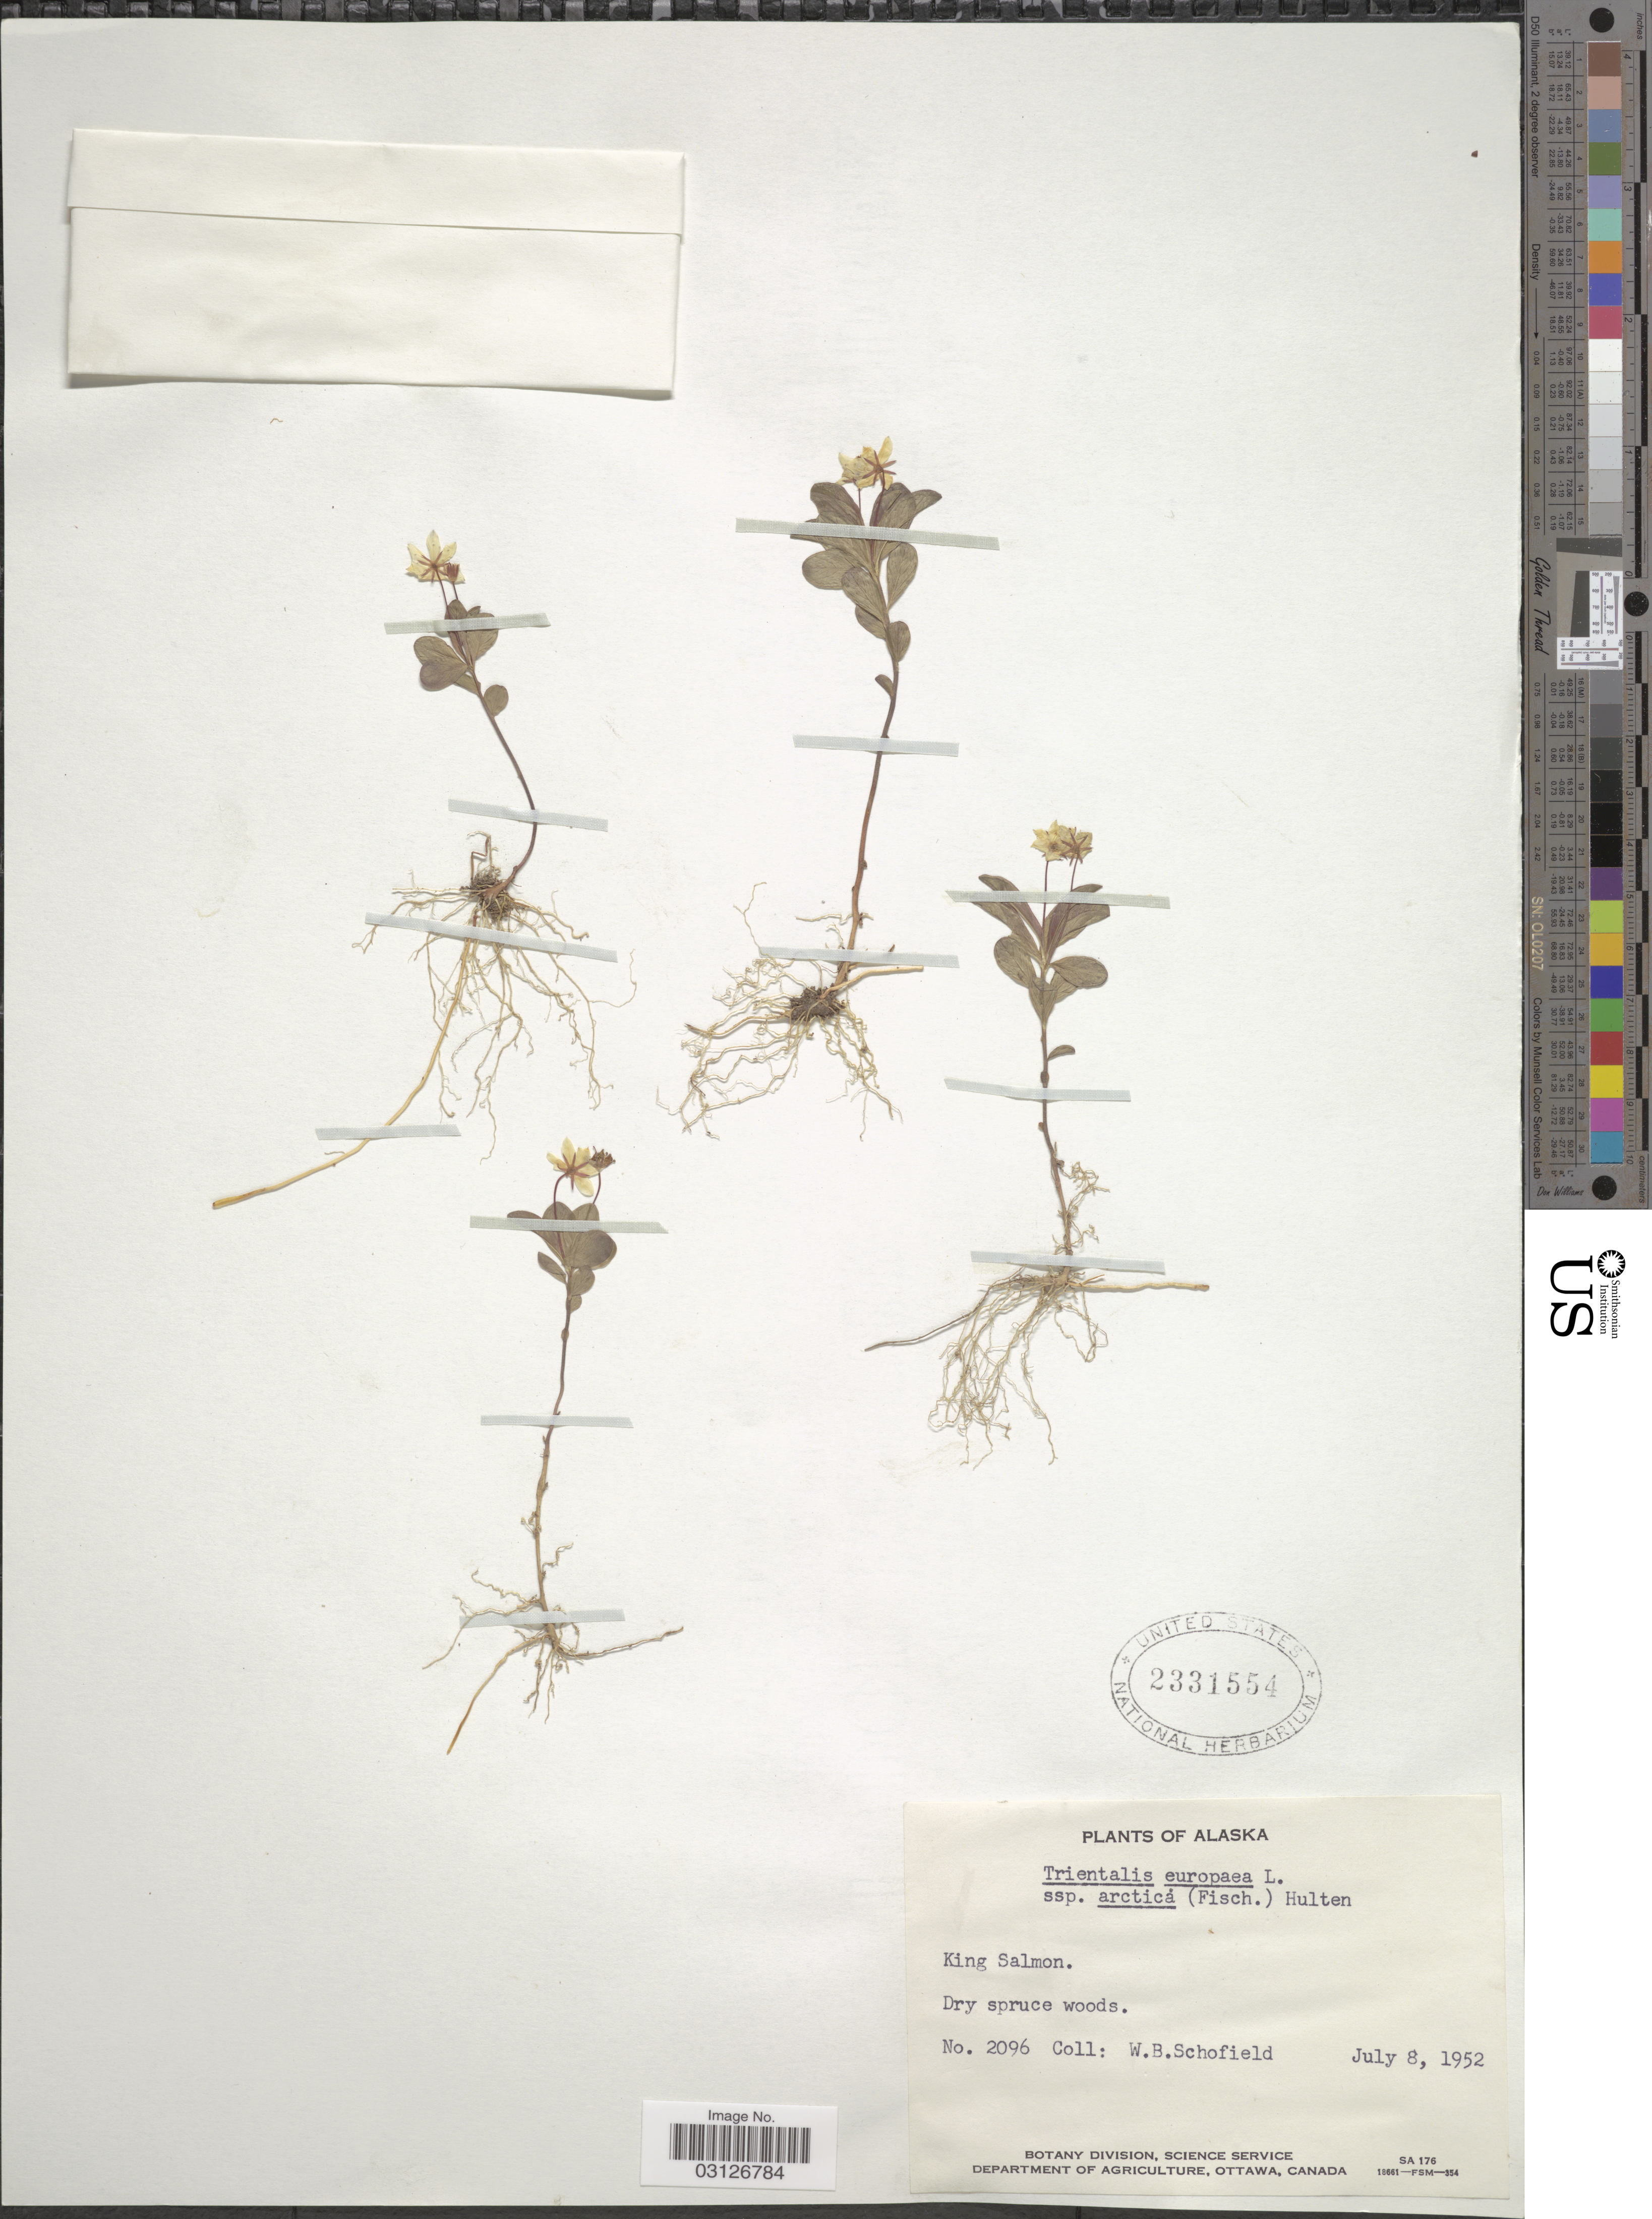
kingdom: Plantae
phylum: Tracheophyta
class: Magnoliopsida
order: Ericales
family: Primulaceae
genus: Trientalis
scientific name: Trientalis europaea subsp. arctica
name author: (Fisch. ex Hook.) Hultén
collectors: W. Schofield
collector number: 2096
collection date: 1952-07-08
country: United States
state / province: Alaska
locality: King Salmon.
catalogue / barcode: US 2331554